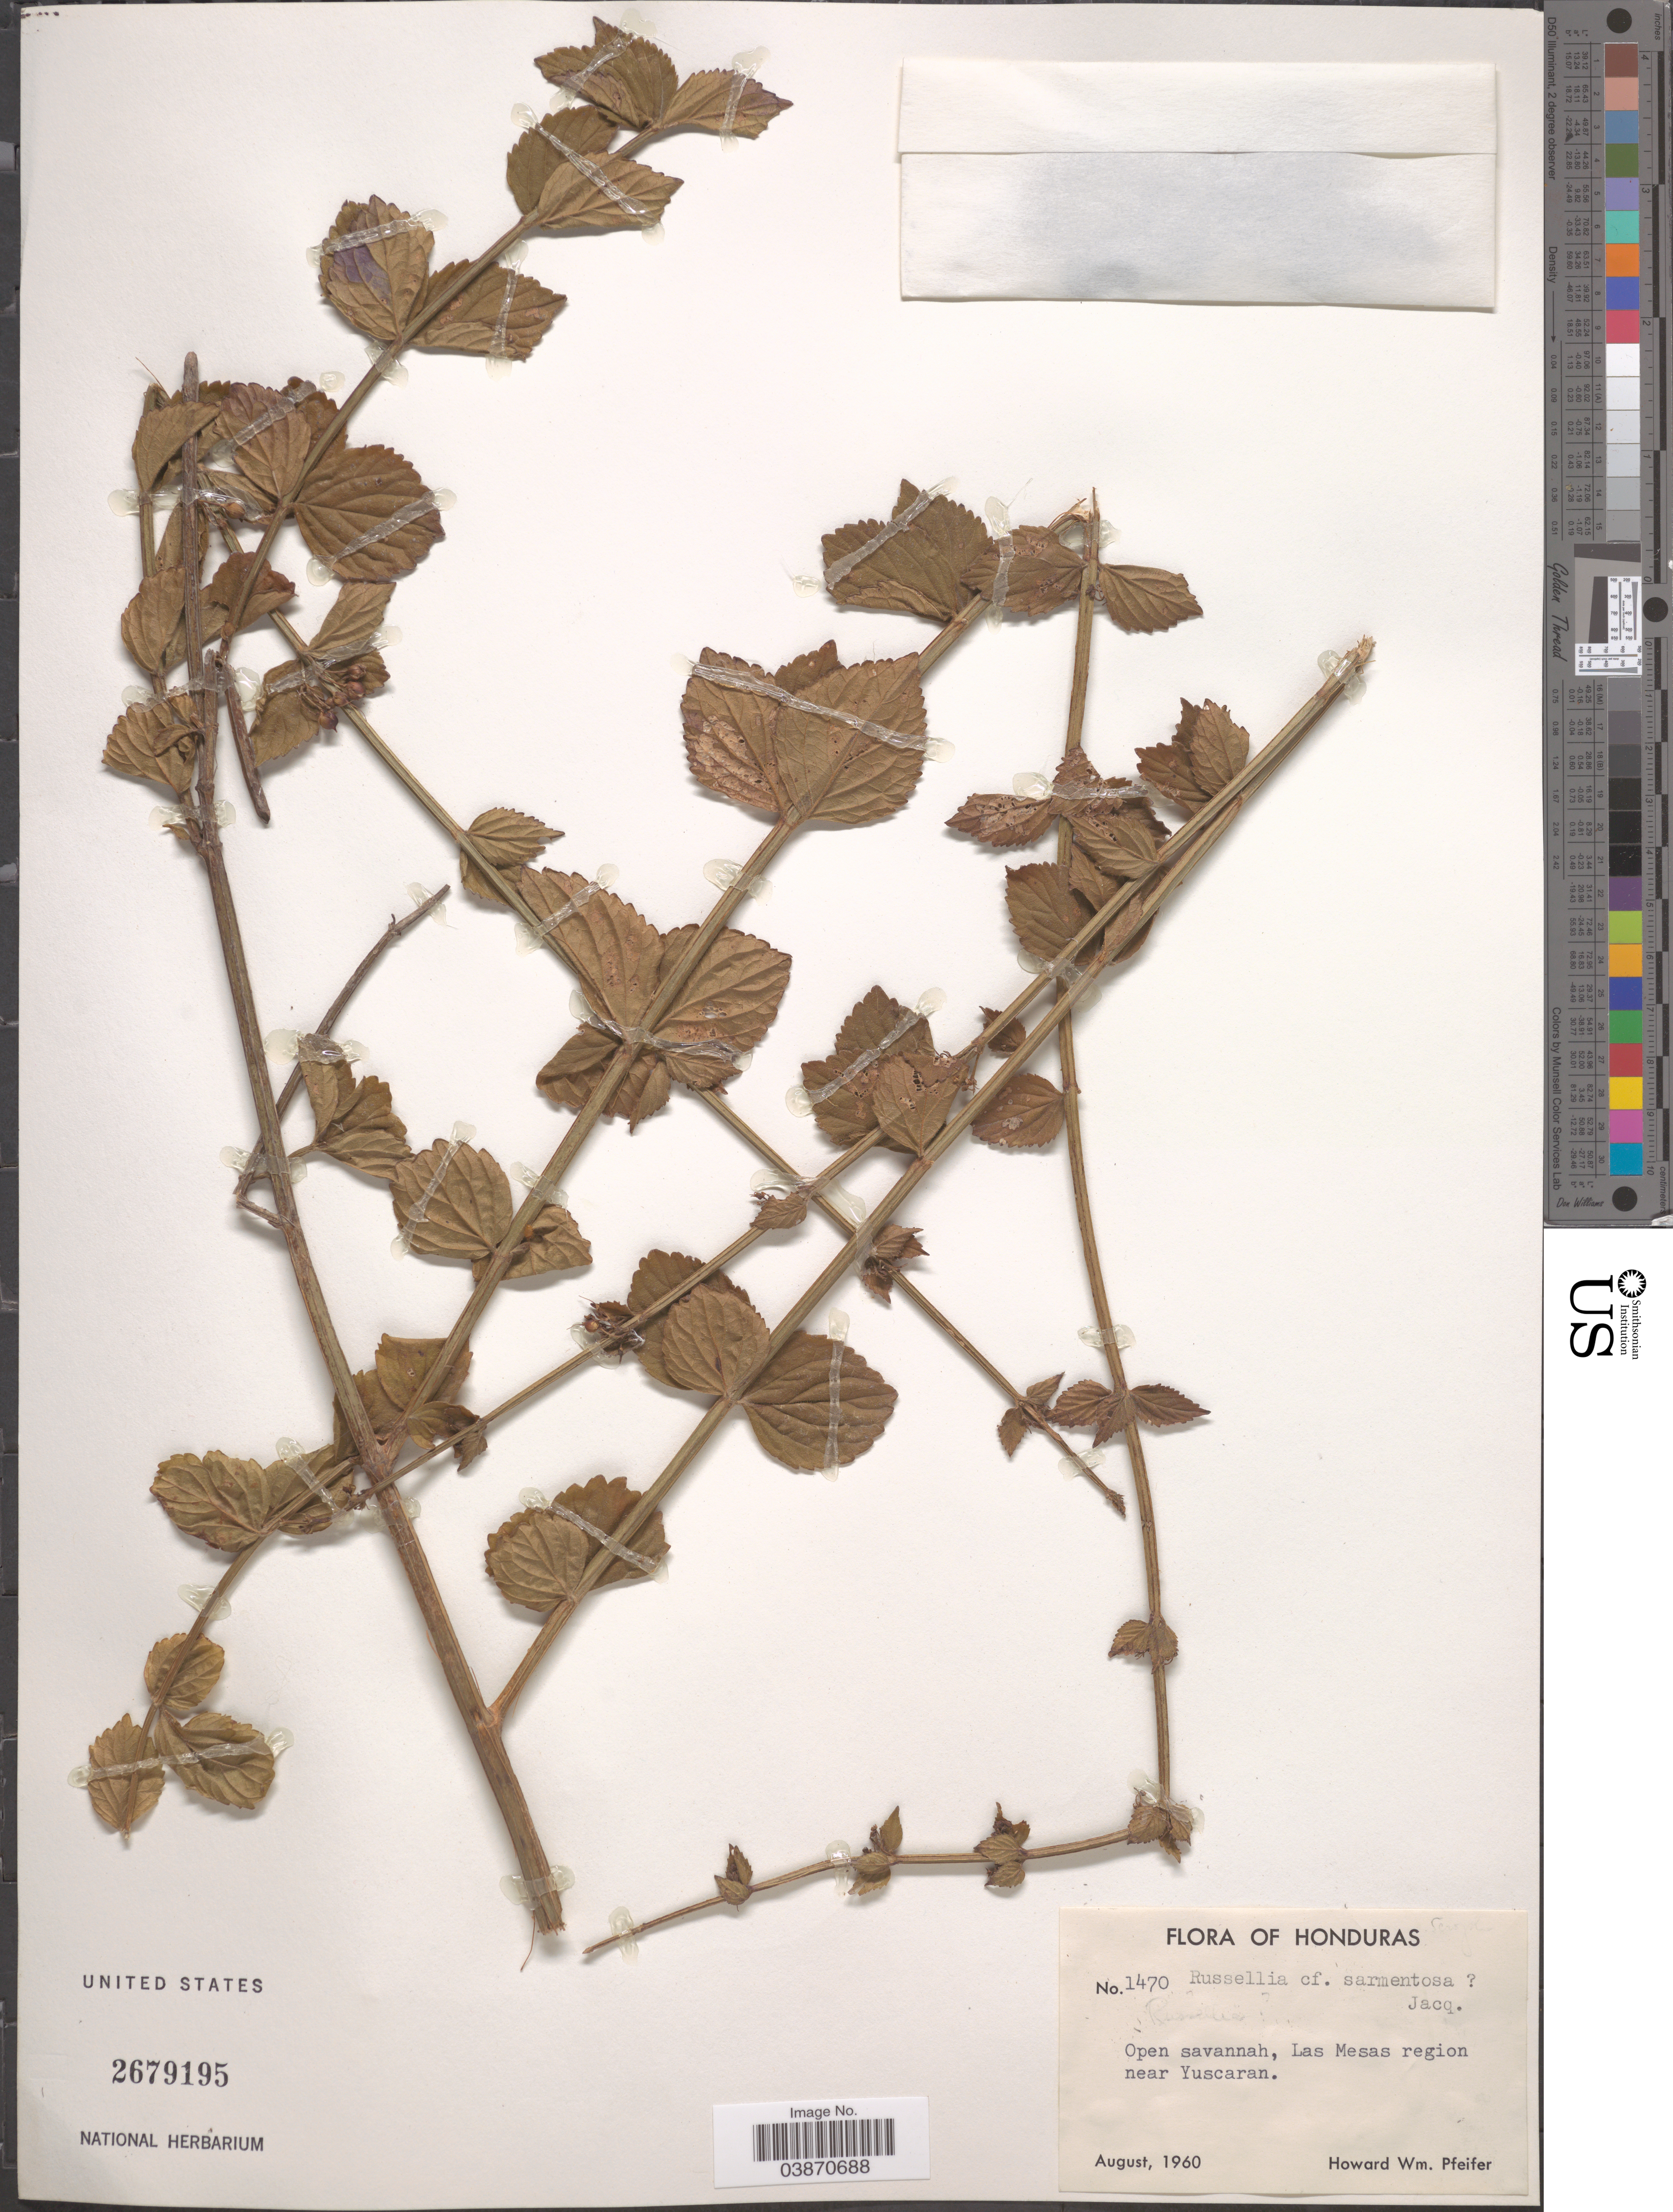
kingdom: Plantae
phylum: Tracheophyta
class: Magnoliopsida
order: Lamiales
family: Plantaginaceae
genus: Russelia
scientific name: Russelia sarmentosa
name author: Jacq.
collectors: H. W. Pfeifer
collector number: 1470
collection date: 1960-08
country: Honduras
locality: Open savannah, Las Mesas region near Yuscaran.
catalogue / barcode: US 2679195